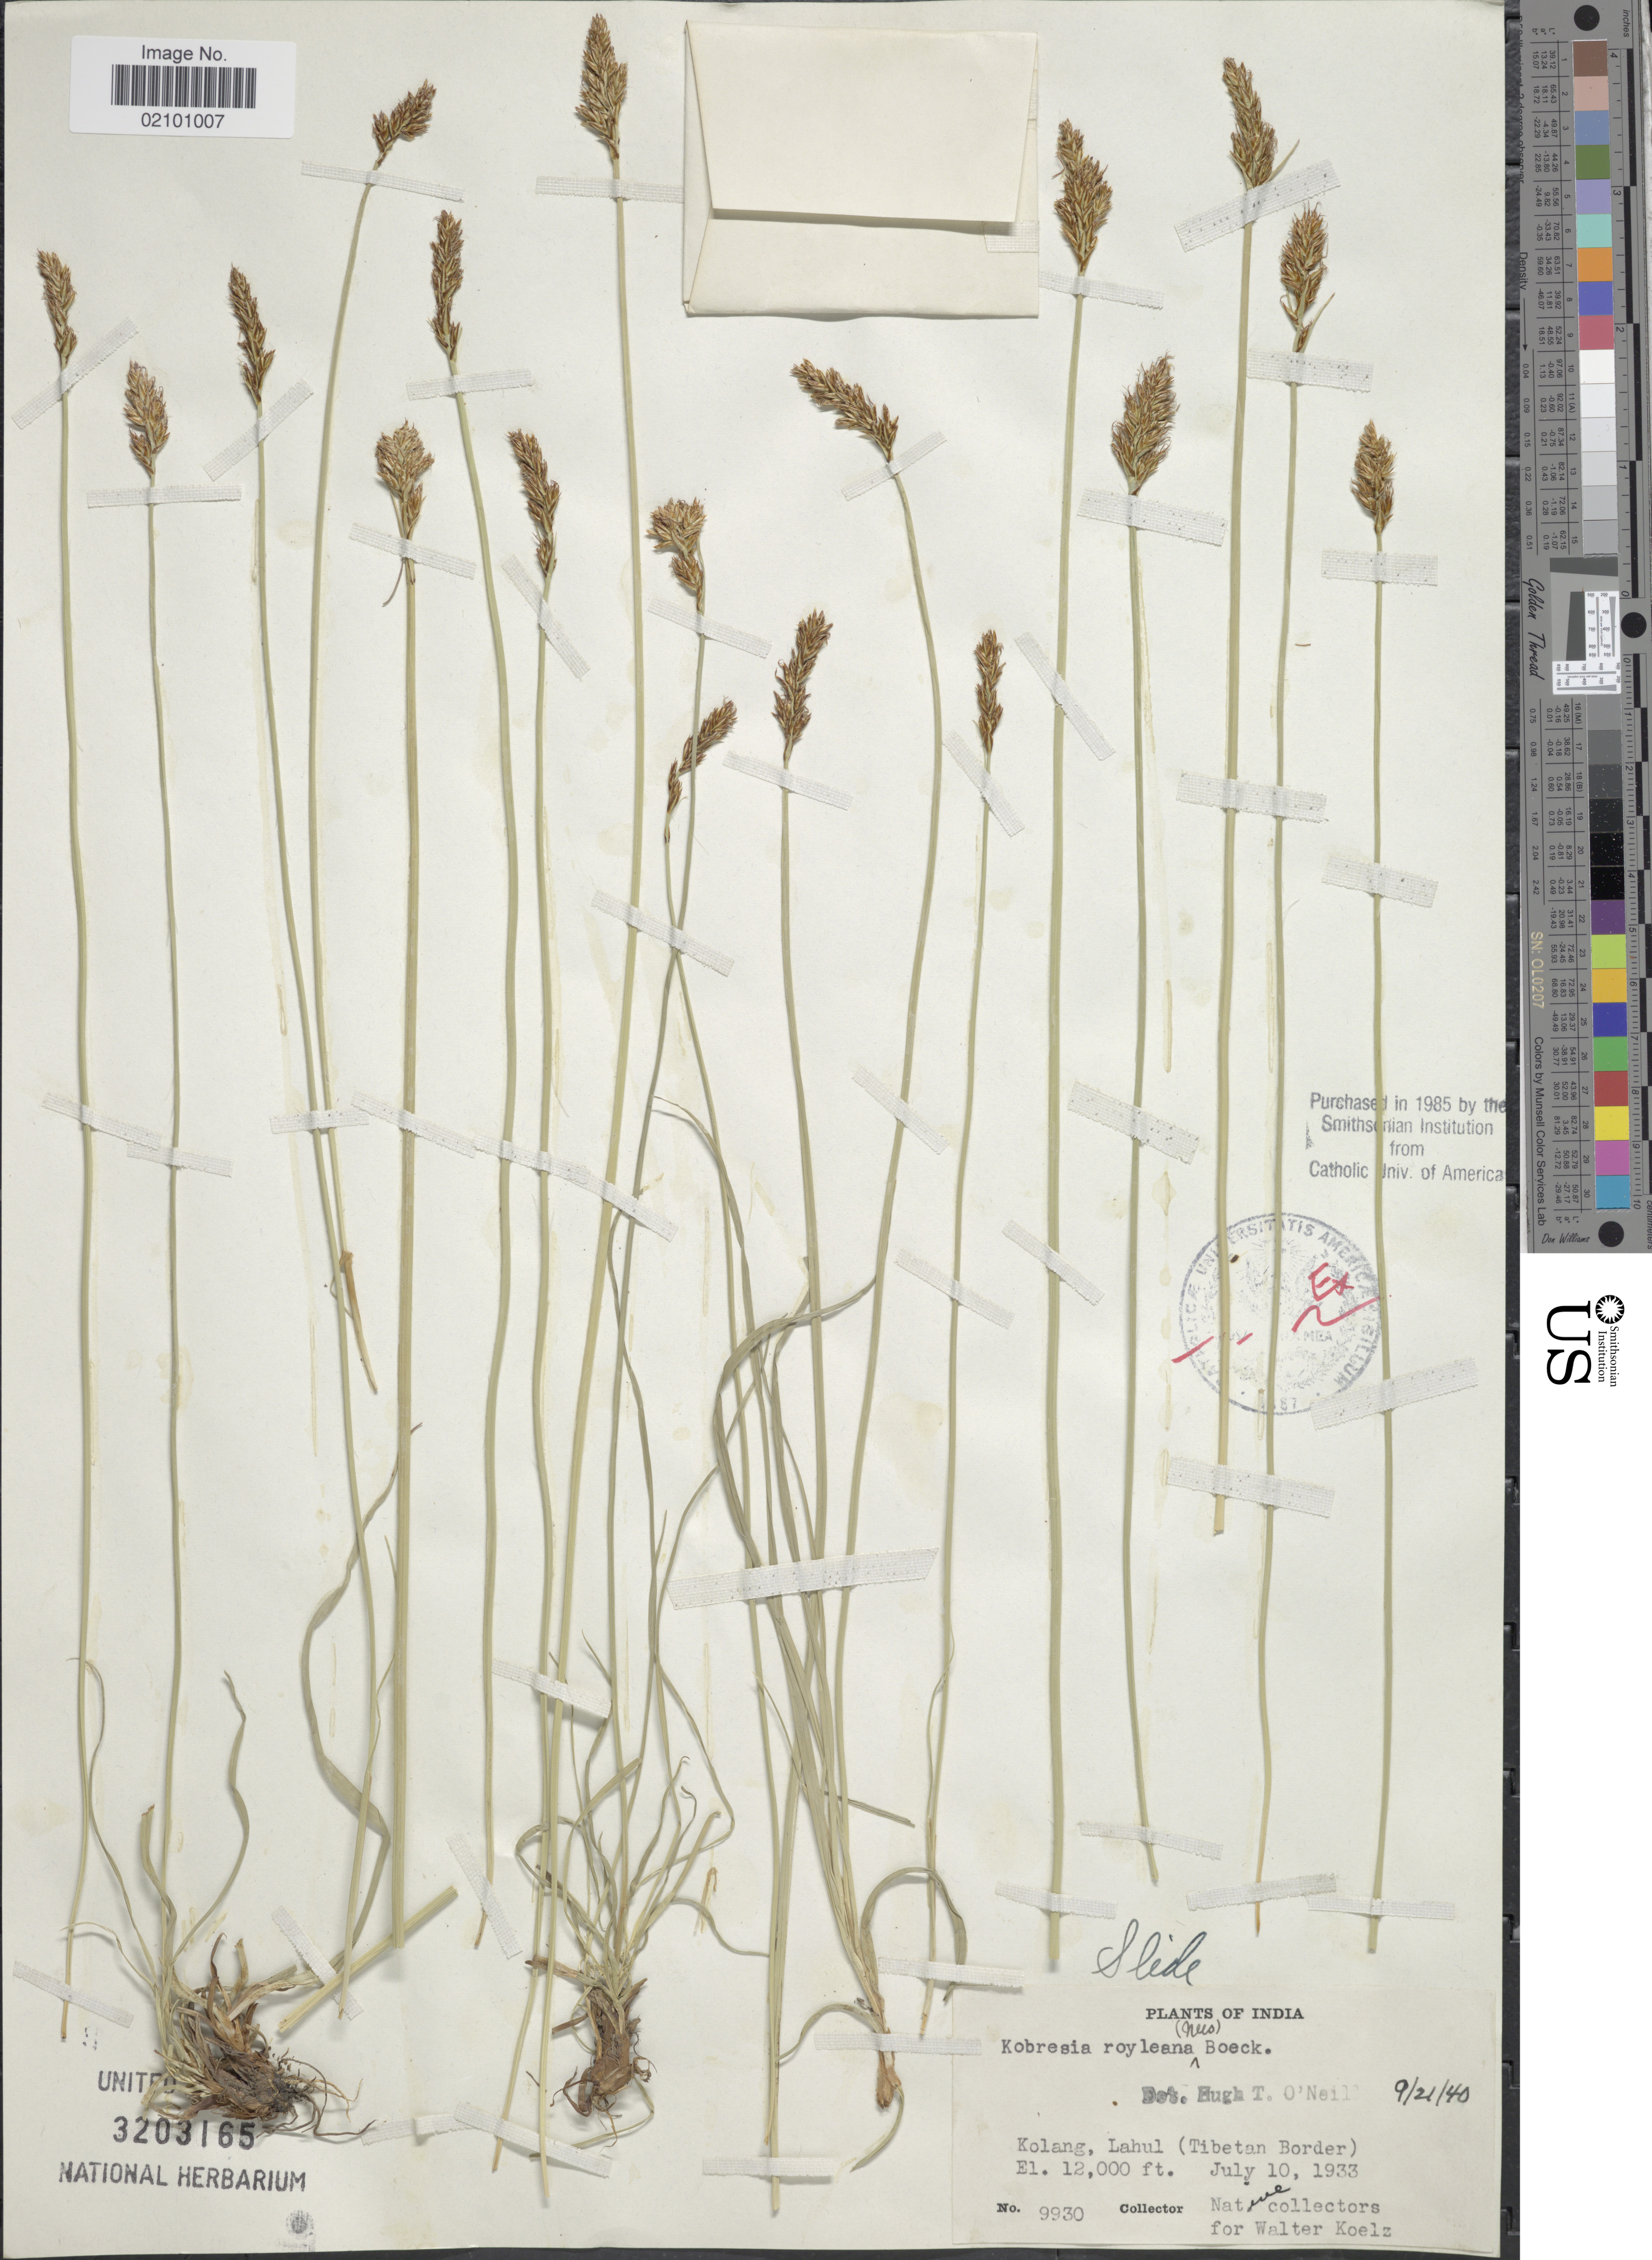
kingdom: Plantae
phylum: Tracheophyta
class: Liliopsida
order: Poales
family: Cyperaceae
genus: Carex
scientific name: Carex kokanica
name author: (Regal) S.R. Zhang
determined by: Strong, M. T., (US), Smithsonian Institution - National Museum of Natural History (UNITED STATES)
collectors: Native collectors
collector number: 9930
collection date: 1933-07-10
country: India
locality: Kolang, Lahul (Tibetan Border)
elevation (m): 3658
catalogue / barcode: US 3203165